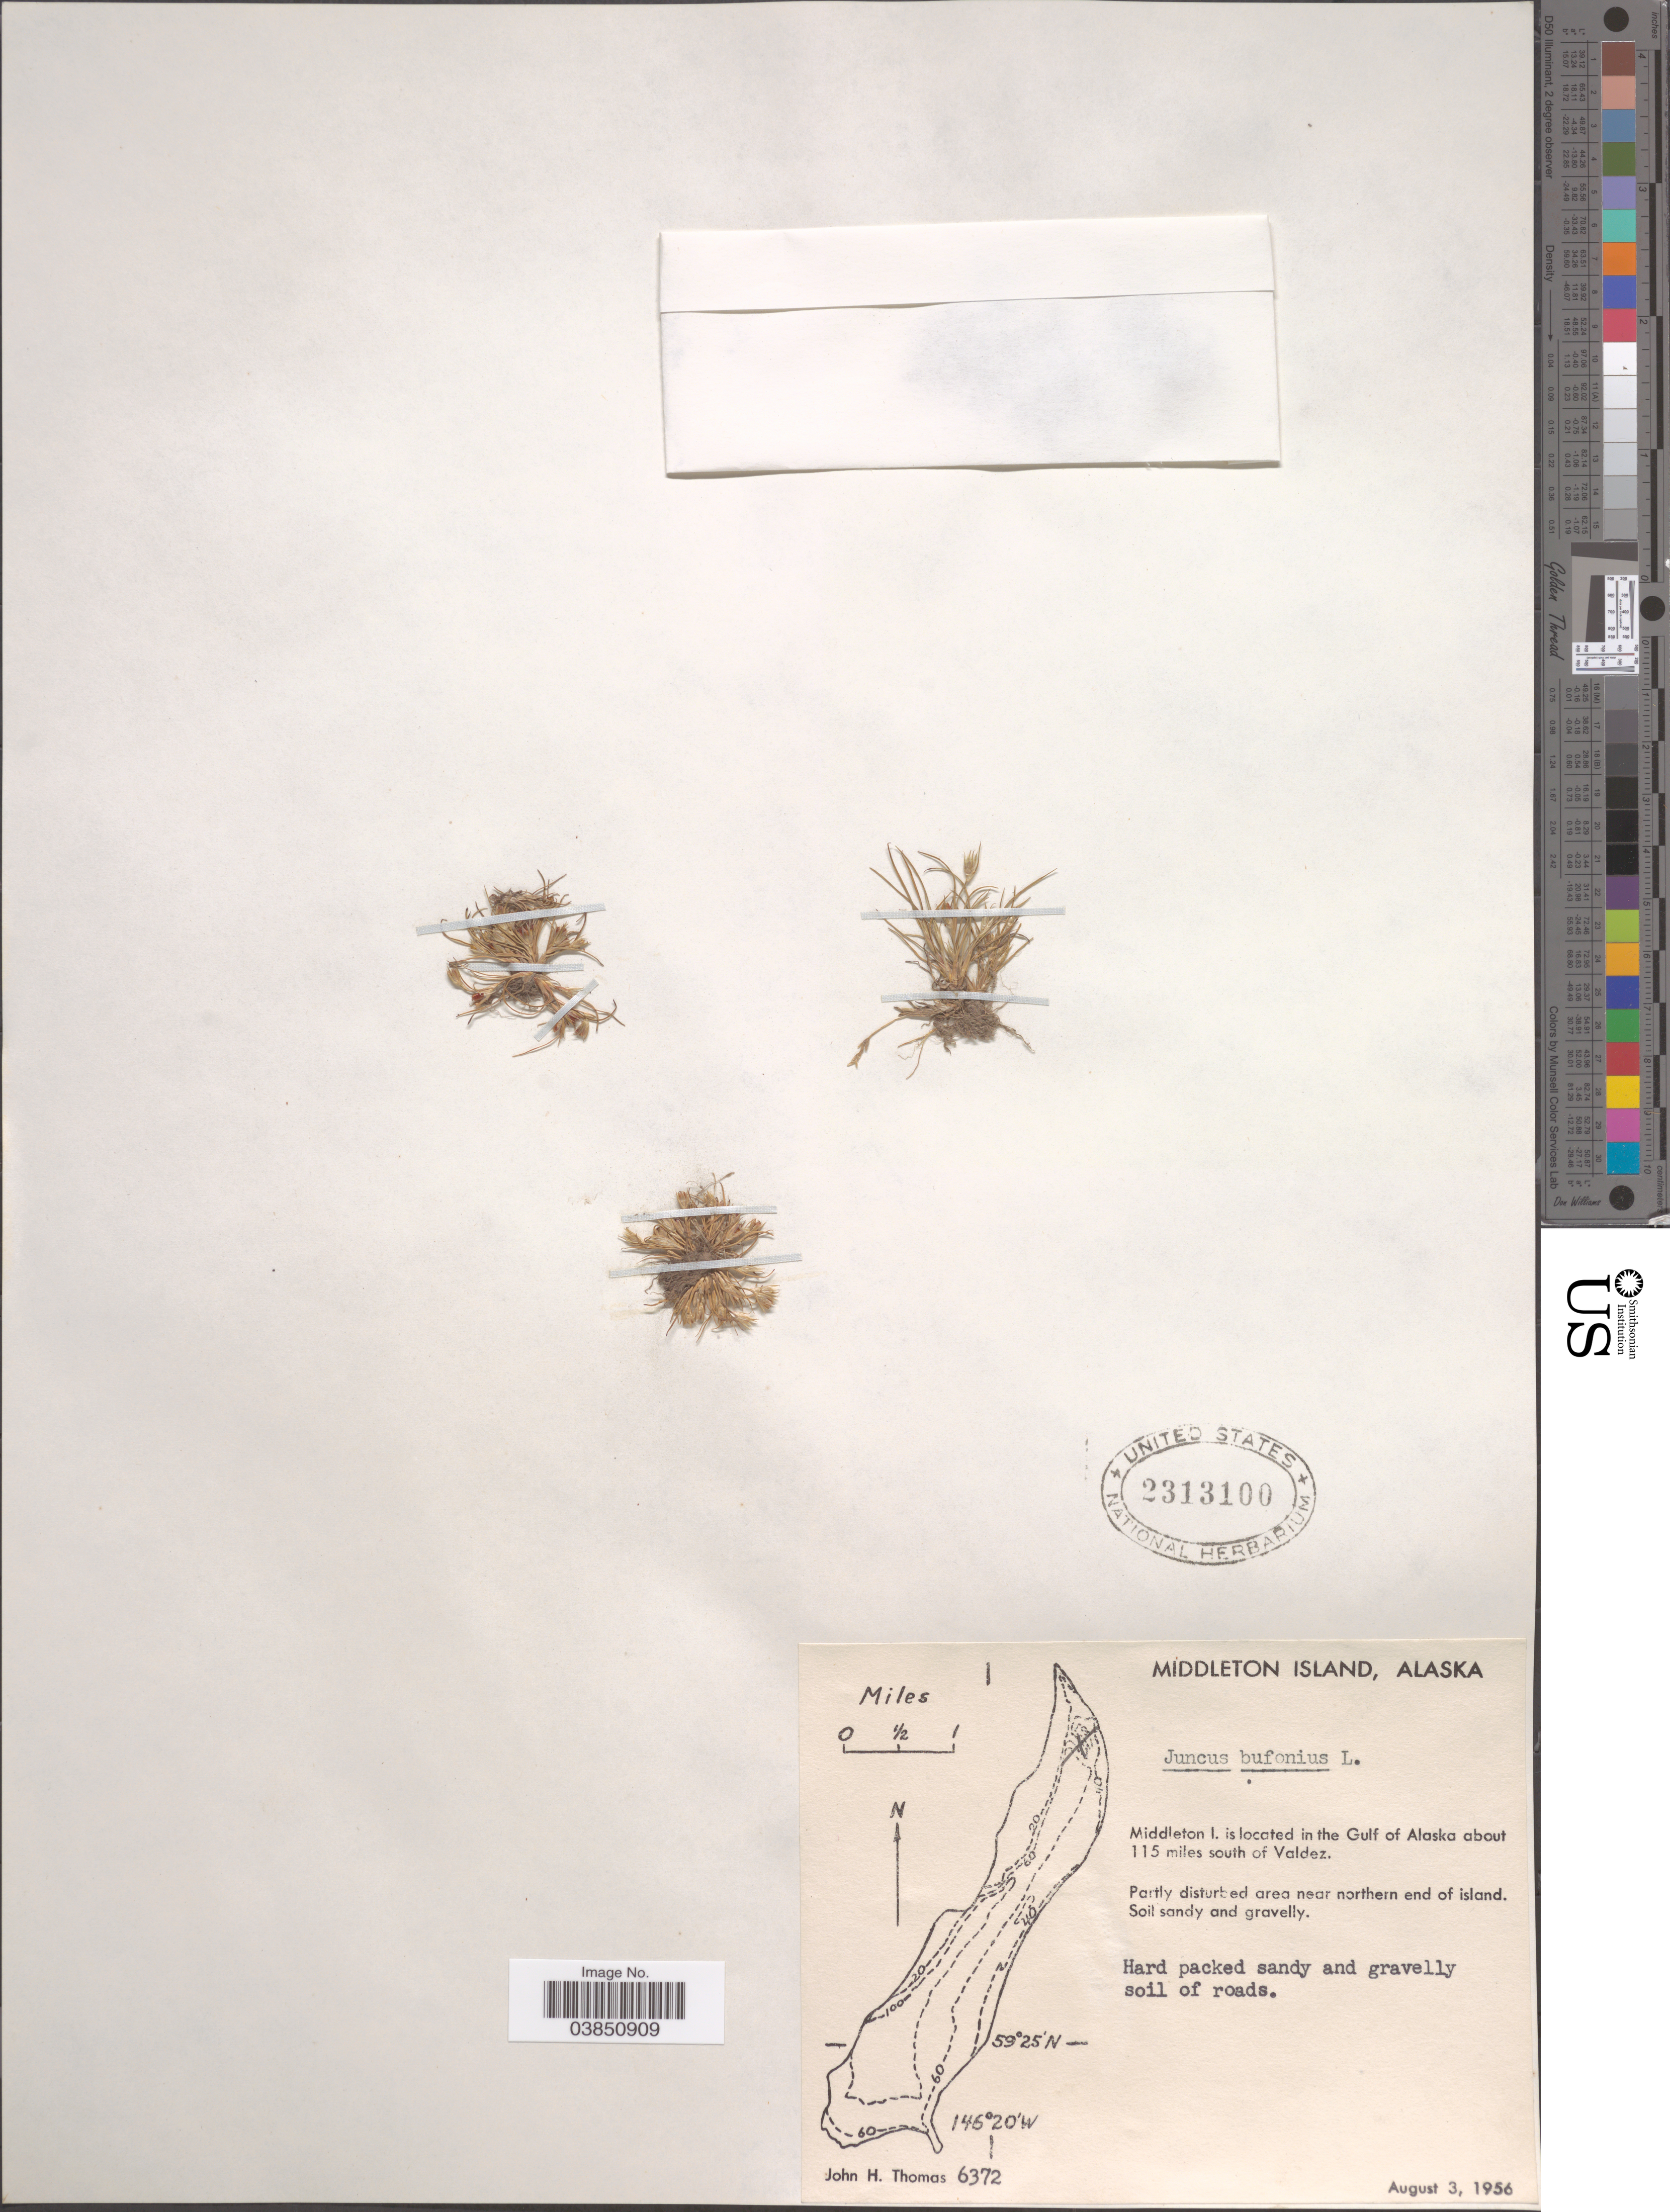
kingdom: Plantae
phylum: Tracheophyta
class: Liliopsida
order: Poales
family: Juncaceae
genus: Juncus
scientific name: Juncus bufonius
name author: L.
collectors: J. H. Thomas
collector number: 6372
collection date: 1956-08-03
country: United States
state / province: Alaska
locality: Middleton Island. Middleton I. is located in the Gulf of Alaska about 115 miles south of Valdez. Area near northern end of island.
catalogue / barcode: US 2313100